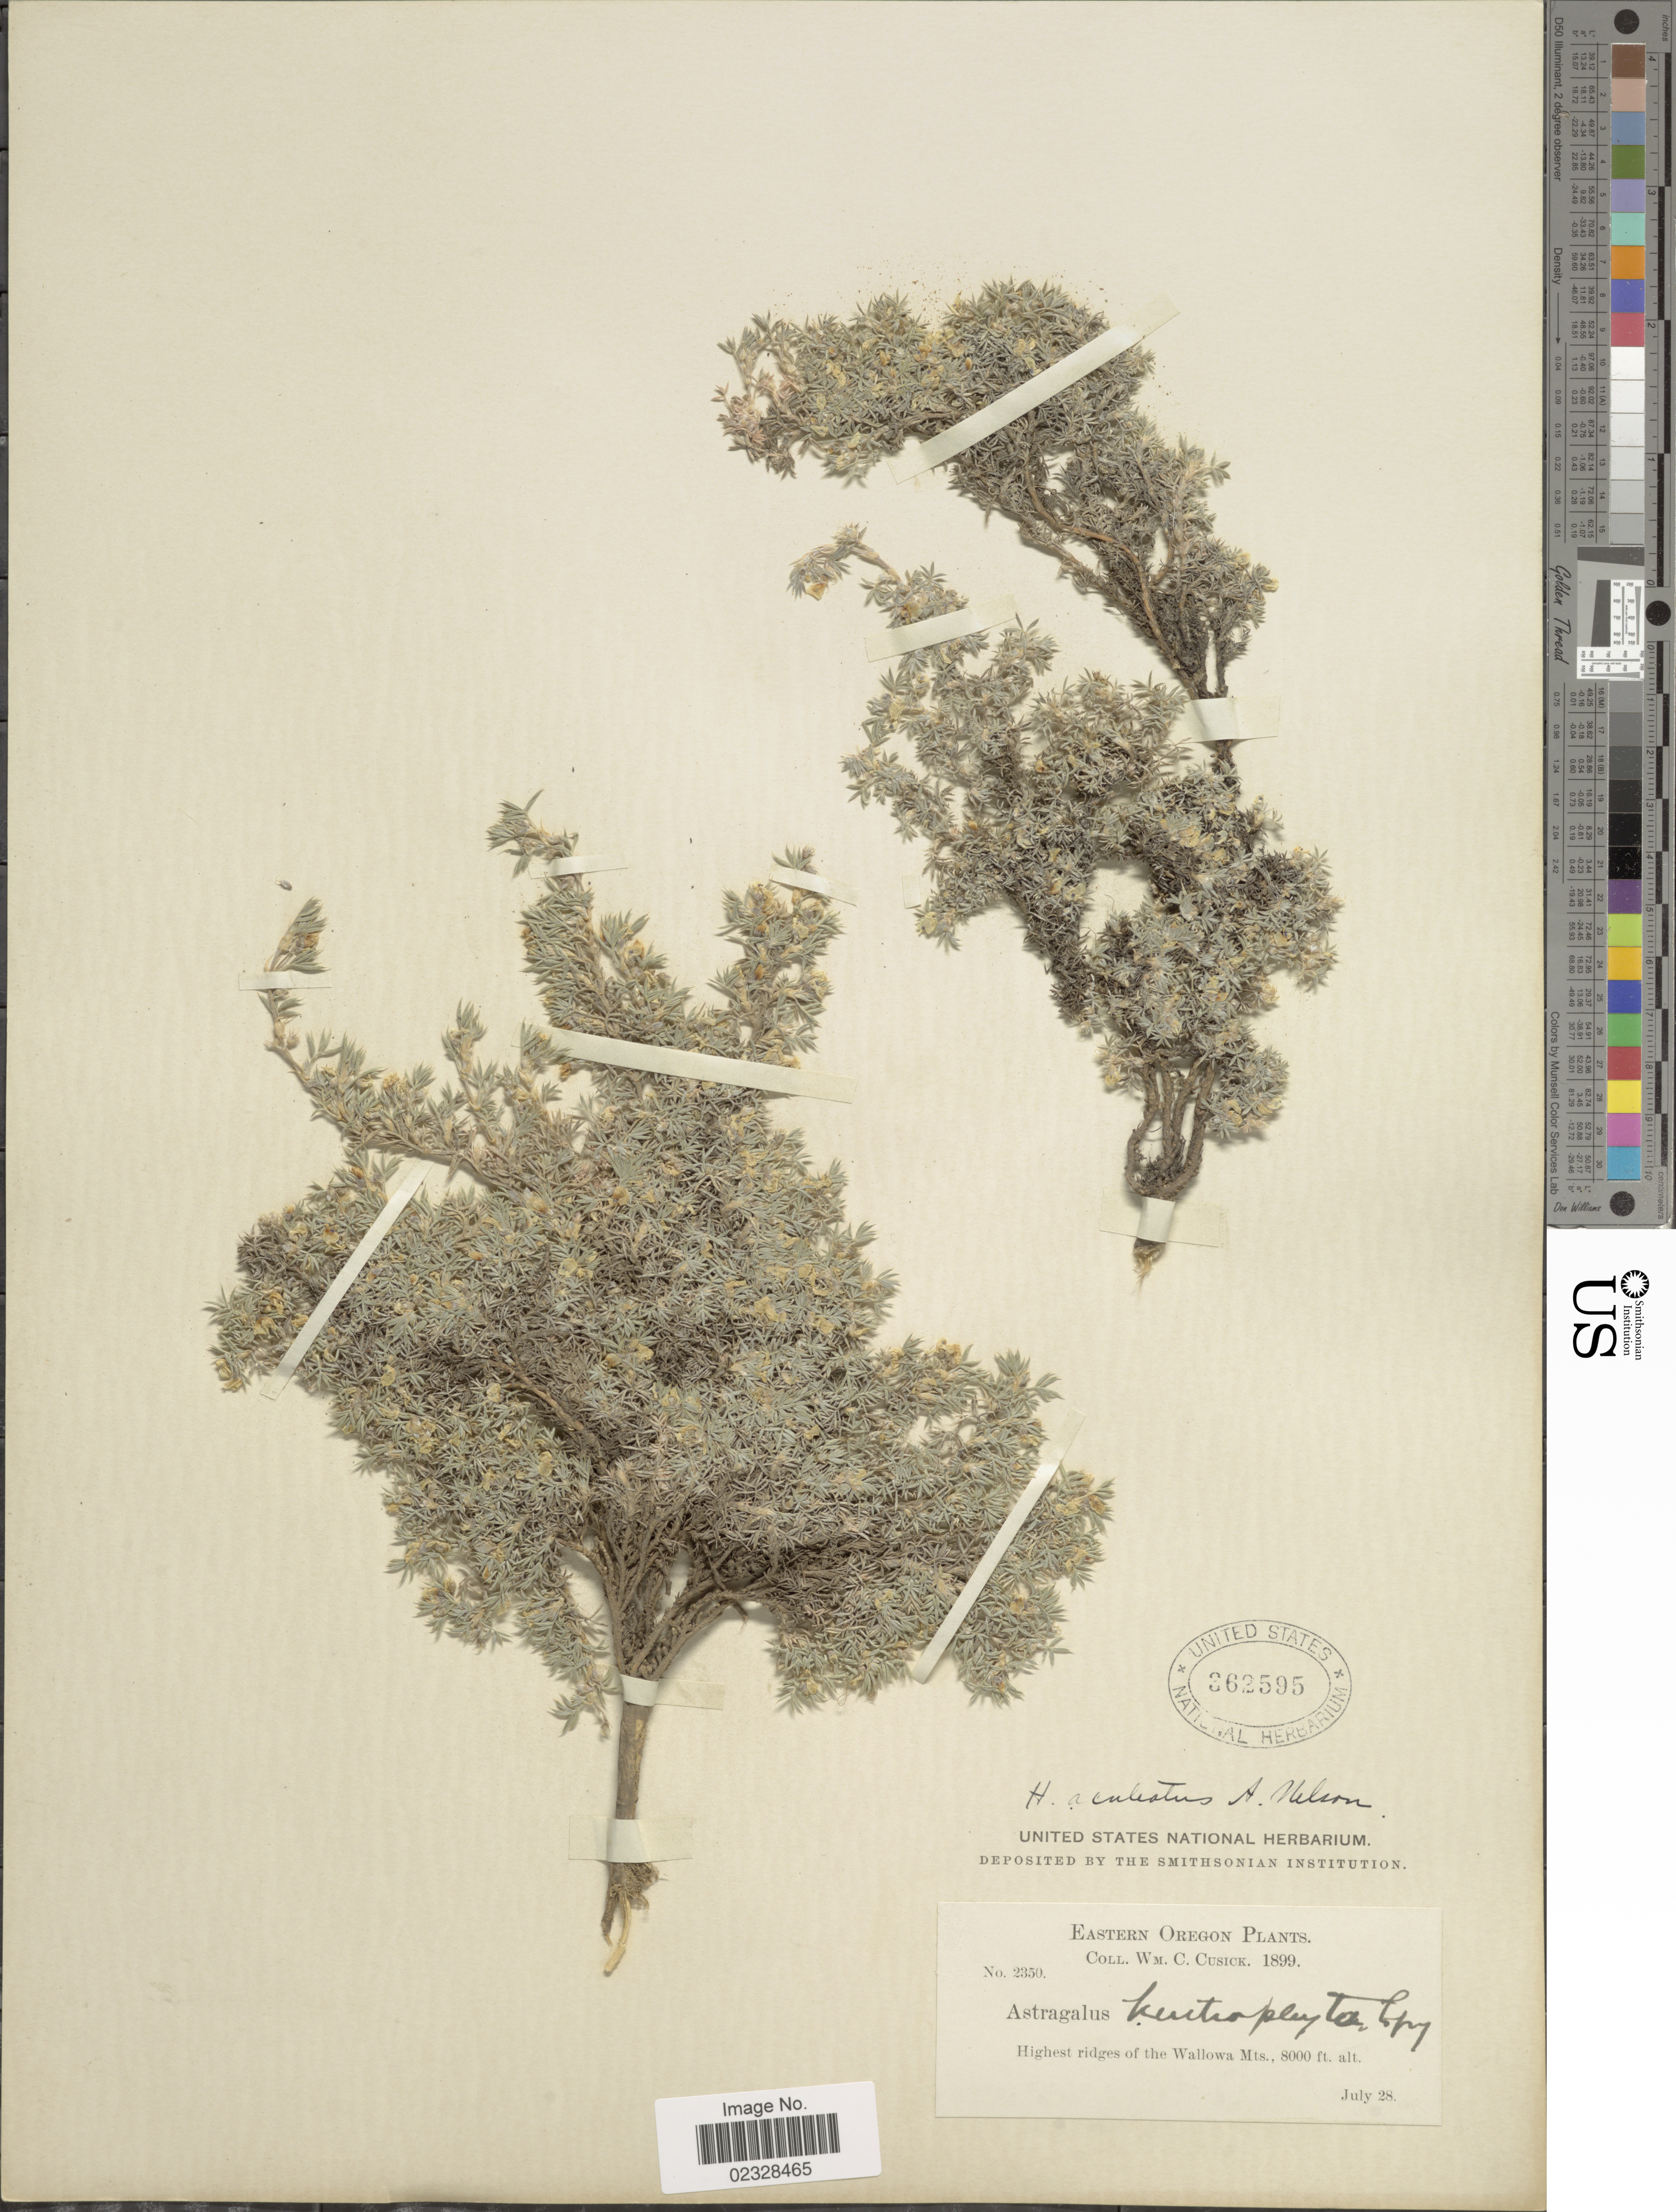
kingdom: Plantae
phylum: Tracheophyta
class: Magnoliopsida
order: Fabales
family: Fabaceae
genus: Astragalus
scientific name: Astragalus aculeatus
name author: A. Nelson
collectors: W. C. Cusick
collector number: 2350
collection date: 1899-07-28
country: United States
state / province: Oregon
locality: Eastern Oregon. Highest ridges of the Wallowa Mts.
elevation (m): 2438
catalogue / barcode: US 362595